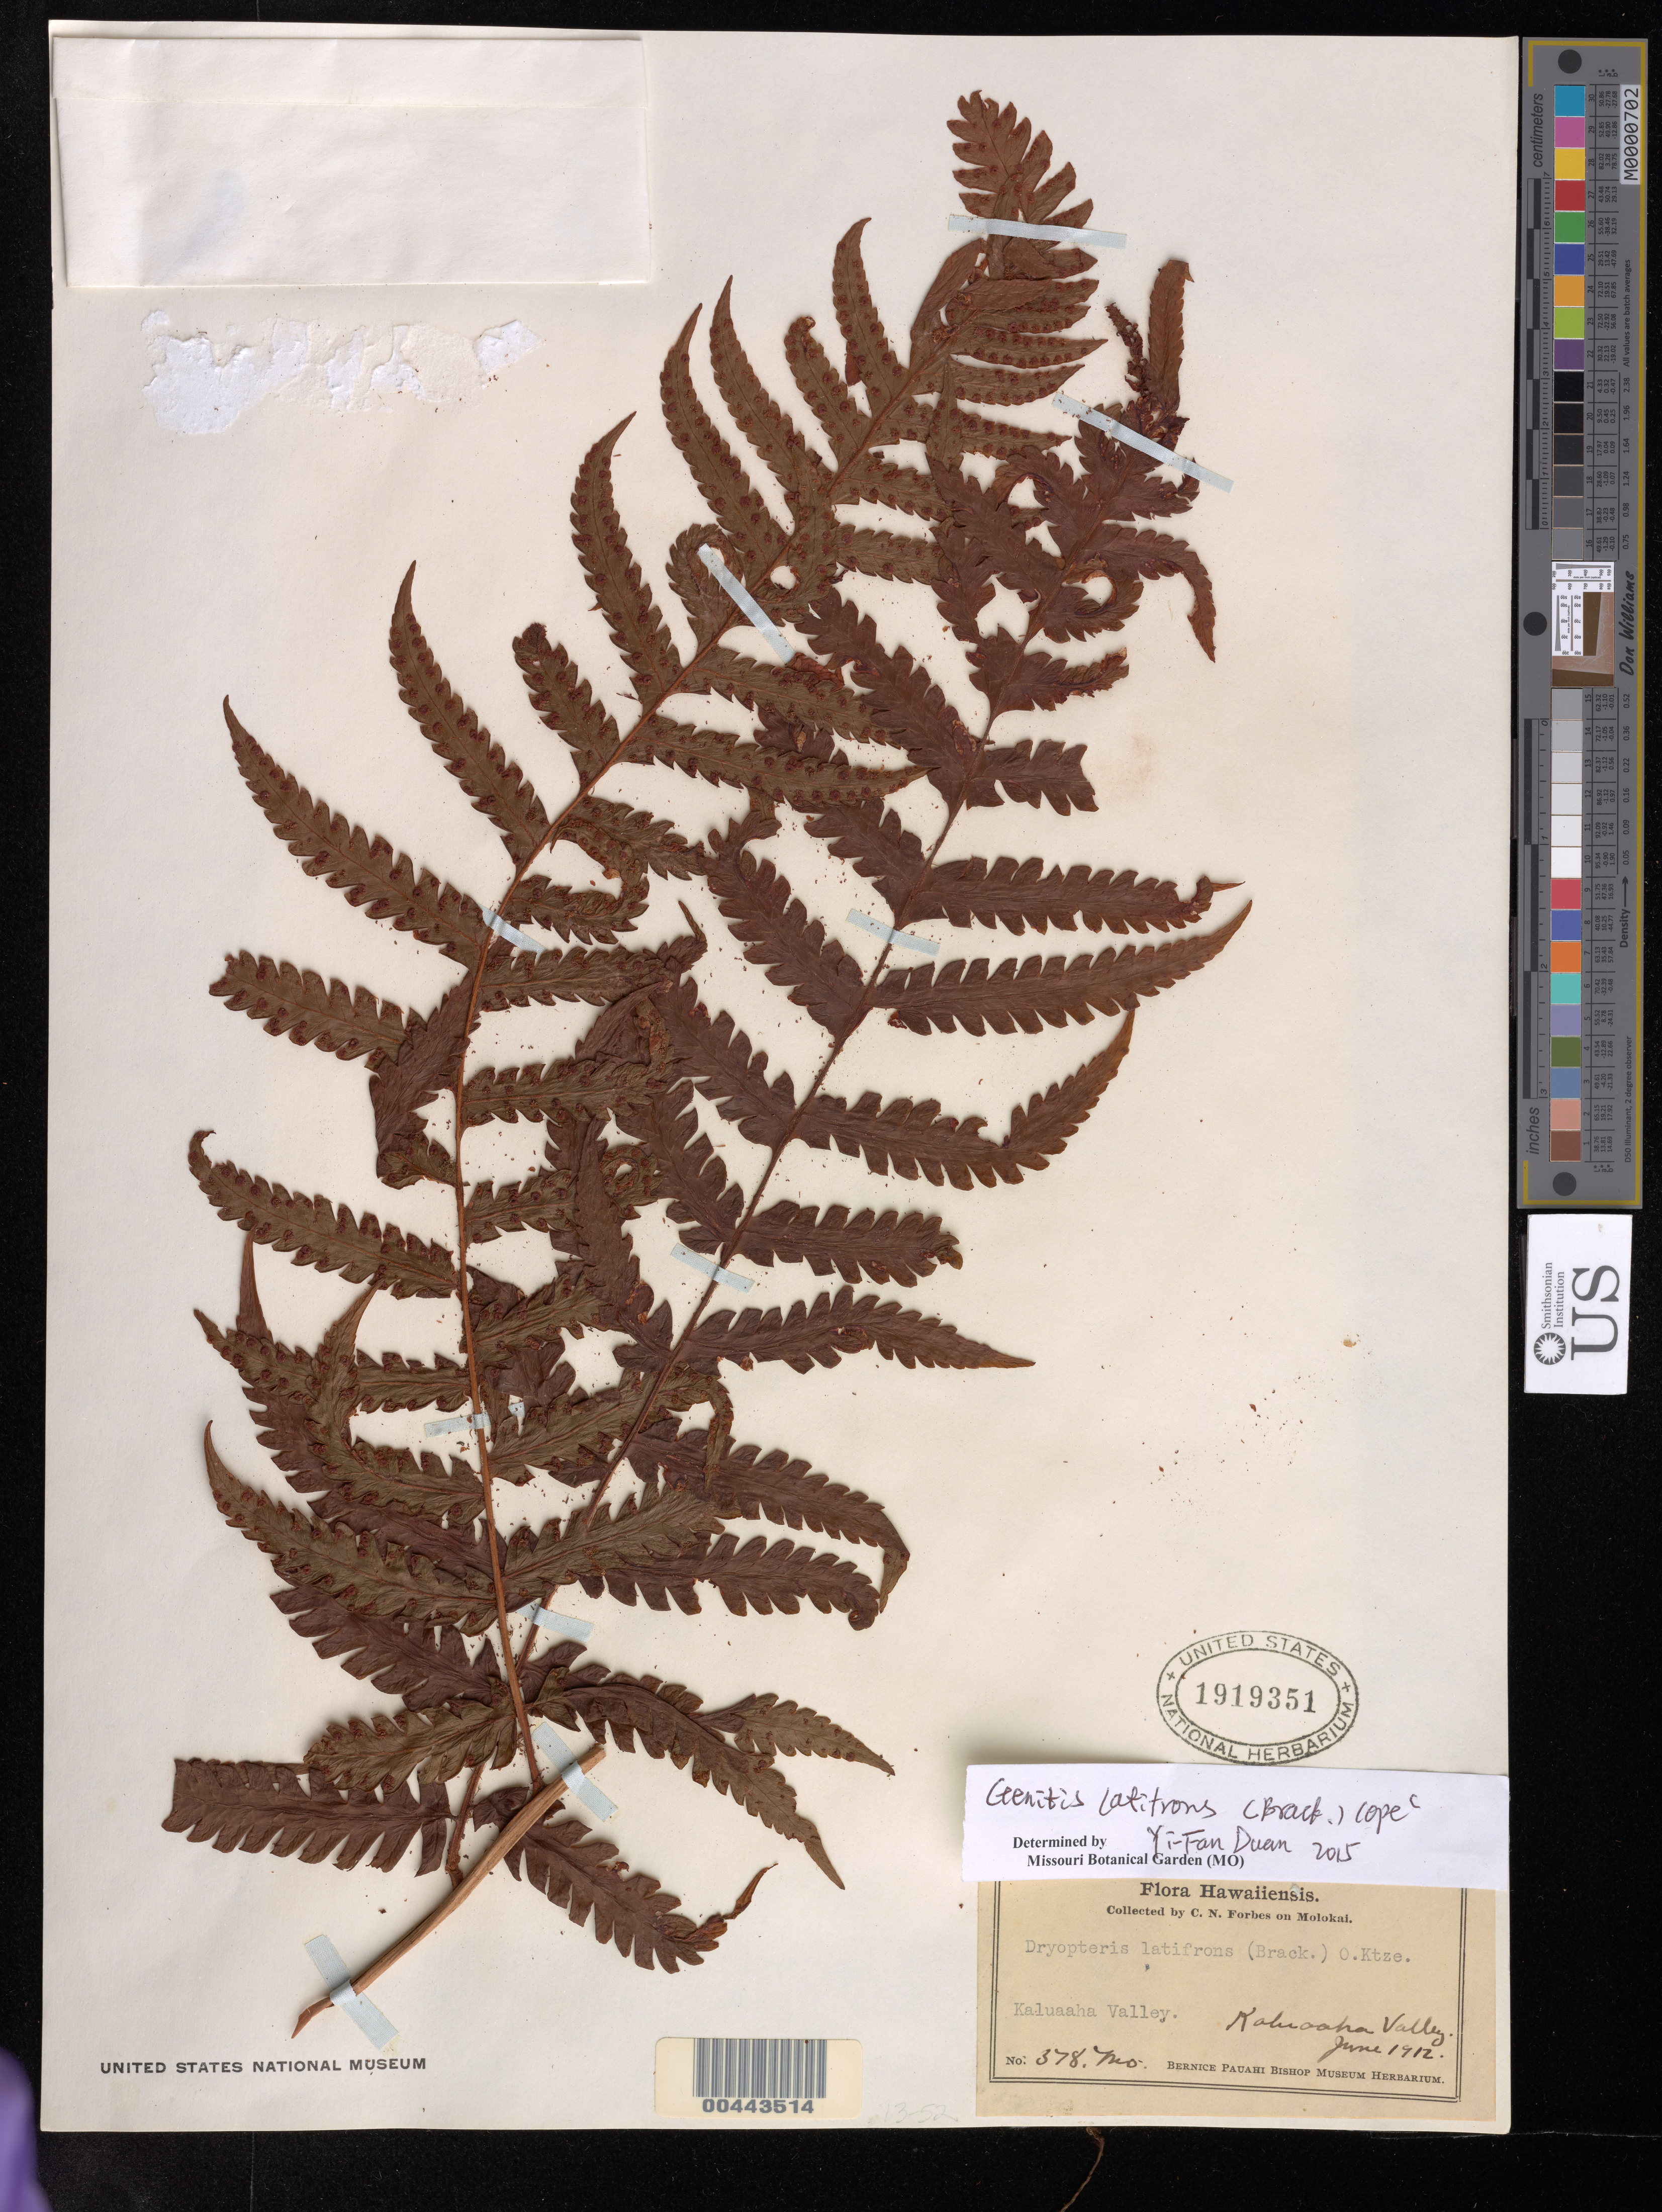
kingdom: Plantae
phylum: Tracheophyta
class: Polypodiopsida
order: Polypodiales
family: Dryopteridaceae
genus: Ctenitis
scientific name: Ctenitis latifrons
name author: (Brack.) Copel.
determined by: Duan, Yi F.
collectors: C. N. Forbes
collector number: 378.Mo.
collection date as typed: Jun 1912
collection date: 1912-06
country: United States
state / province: Hawaii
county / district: Maui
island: Moloka'i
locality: Kaluaaha Valley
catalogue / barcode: US 1919351